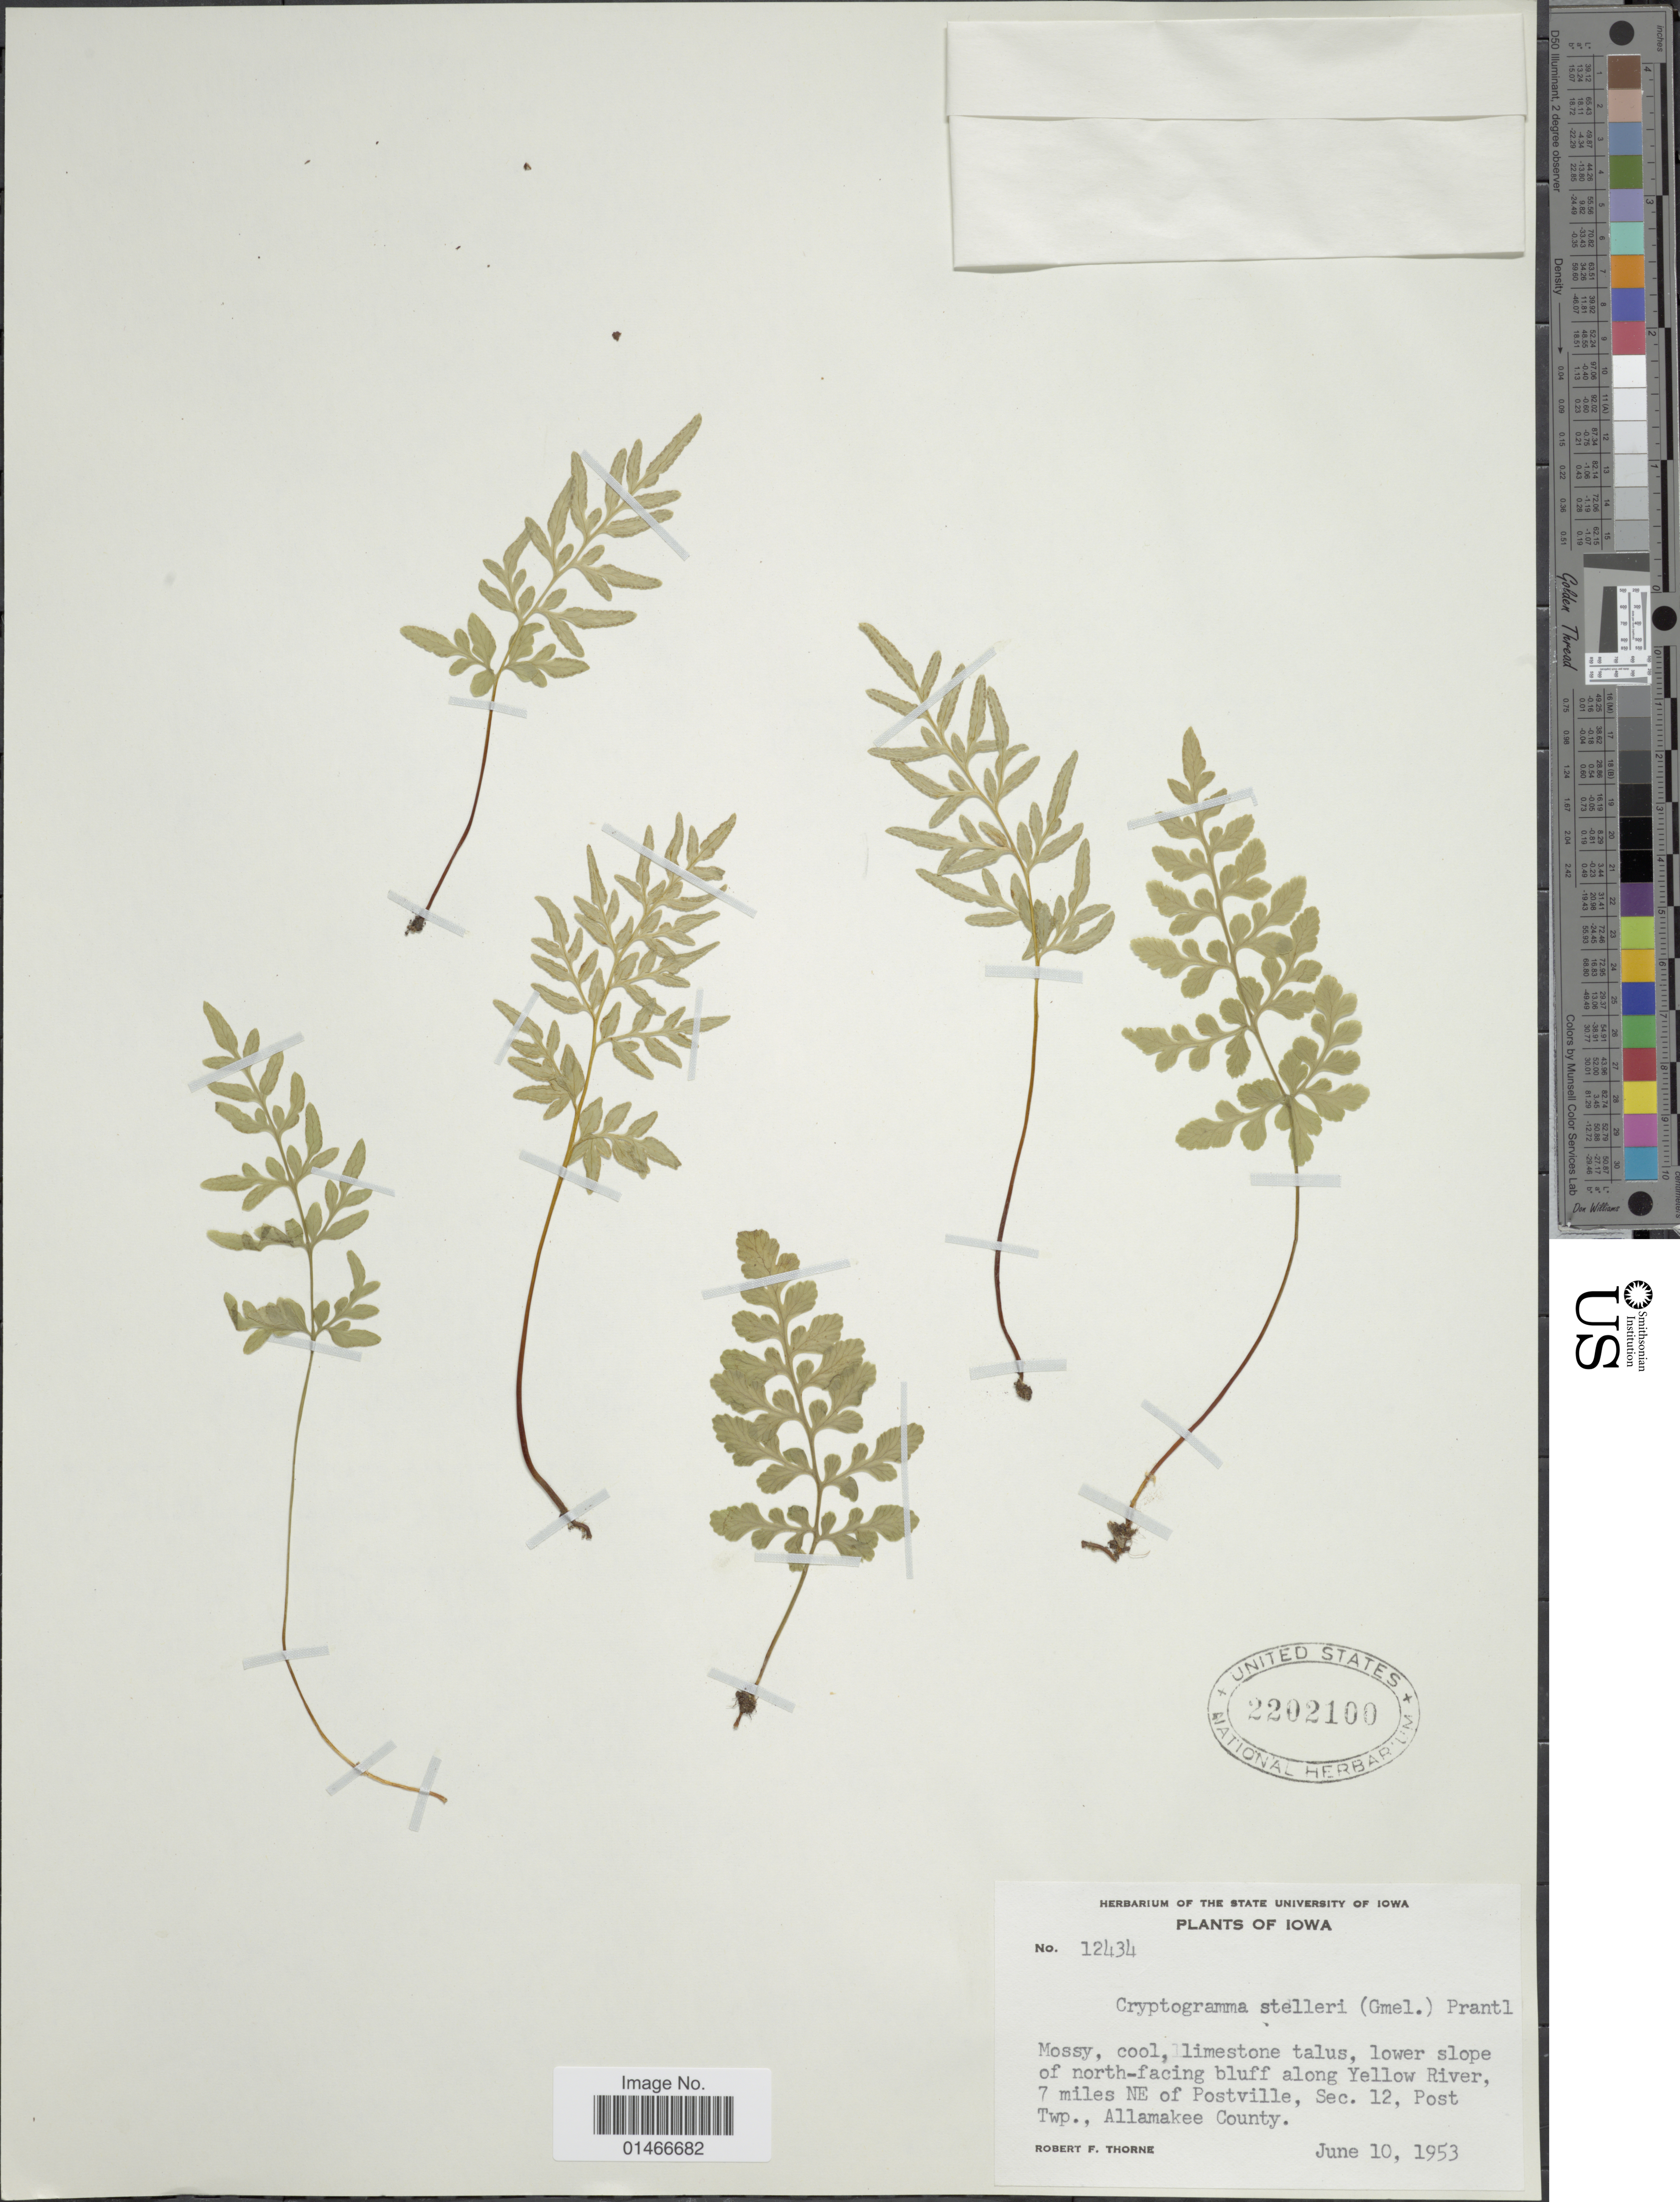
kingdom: Plantae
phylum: Tracheophyta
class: Polypodiopsida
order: Polypodiales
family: Pteridaceae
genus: Cryptogramma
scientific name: Cryptogramma stelleri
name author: (S.G. Gmel.) Prantl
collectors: R. F. Thorne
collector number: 12434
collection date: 1953-06-10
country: United States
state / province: Iowa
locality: Lower slope of north-facing bluff along Yellow River, 7 miles NE of Postville, Sec. 12, Post Twp., Allamakee County.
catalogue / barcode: US 2202100